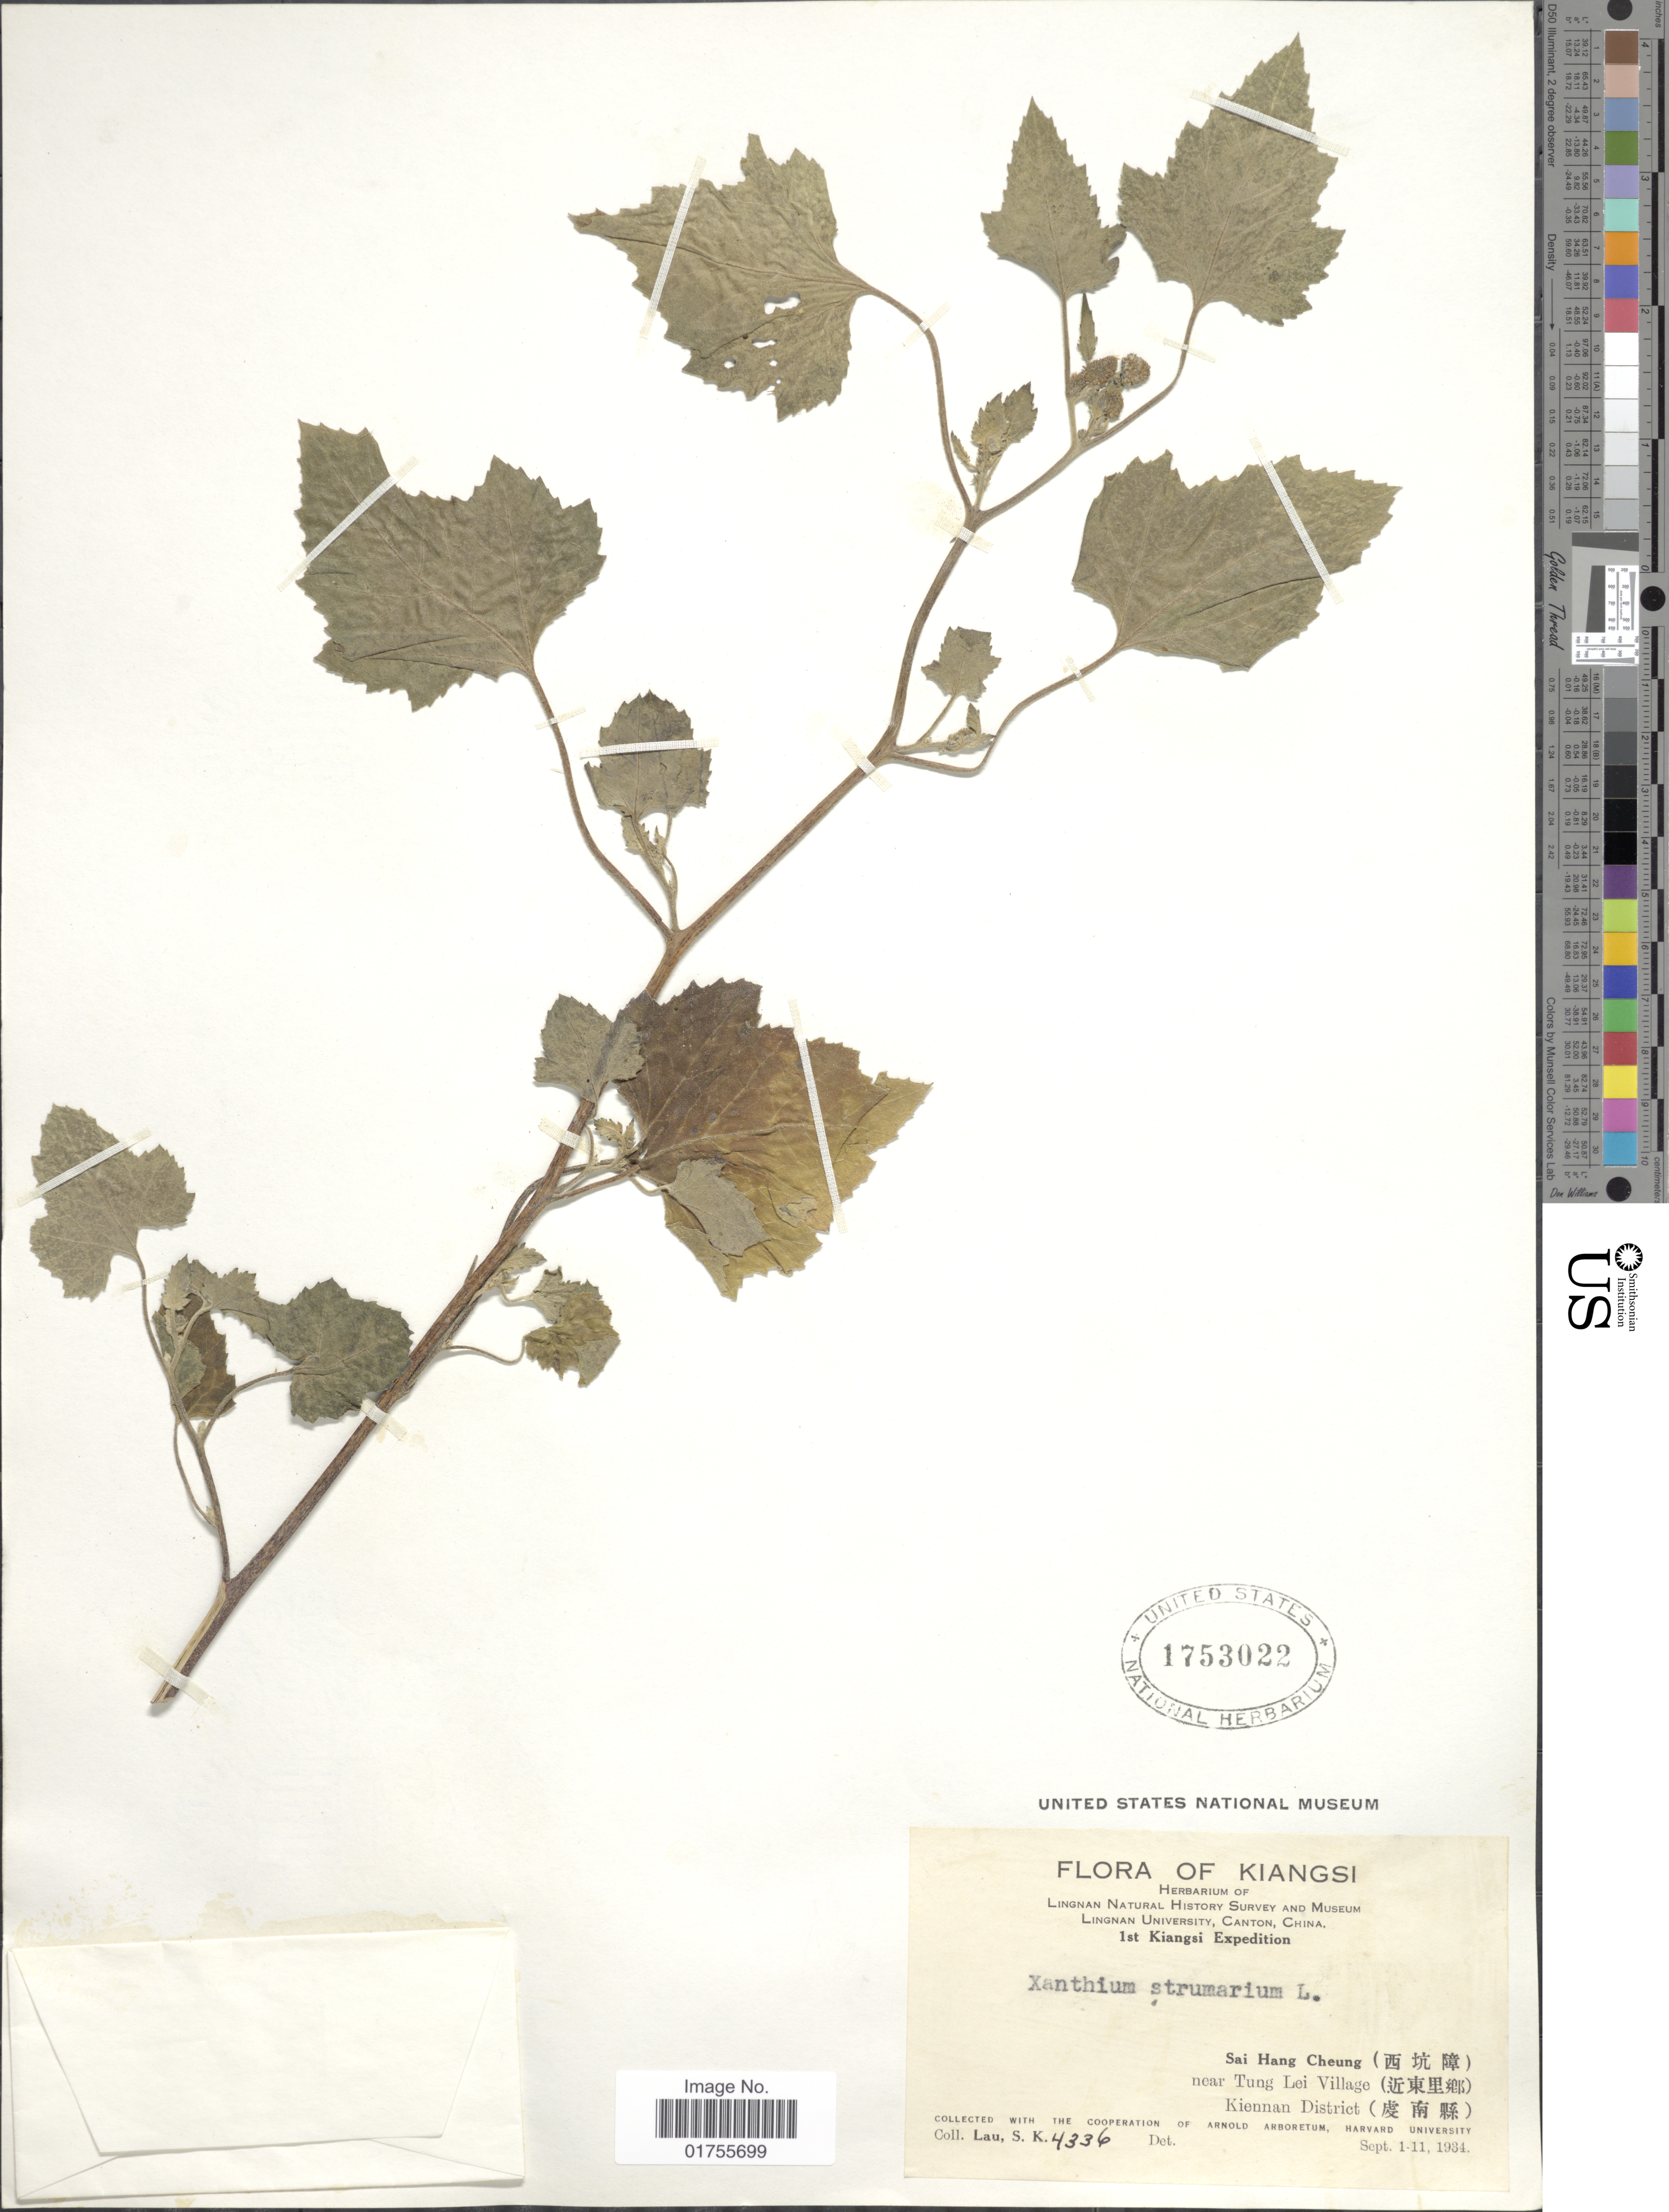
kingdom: Plantae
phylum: Tracheophyta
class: Magnoliopsida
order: Asterales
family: Asteraceae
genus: Xanthium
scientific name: Xanthium strumarium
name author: L.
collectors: S. K. Lau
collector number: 4336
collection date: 1934-09-01/1934-09-11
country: China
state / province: Jiangxi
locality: Kiangsi, Sai Hang Chueng (X) near Tung Lei Village (X) Kiennan District (X)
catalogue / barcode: US 1753022